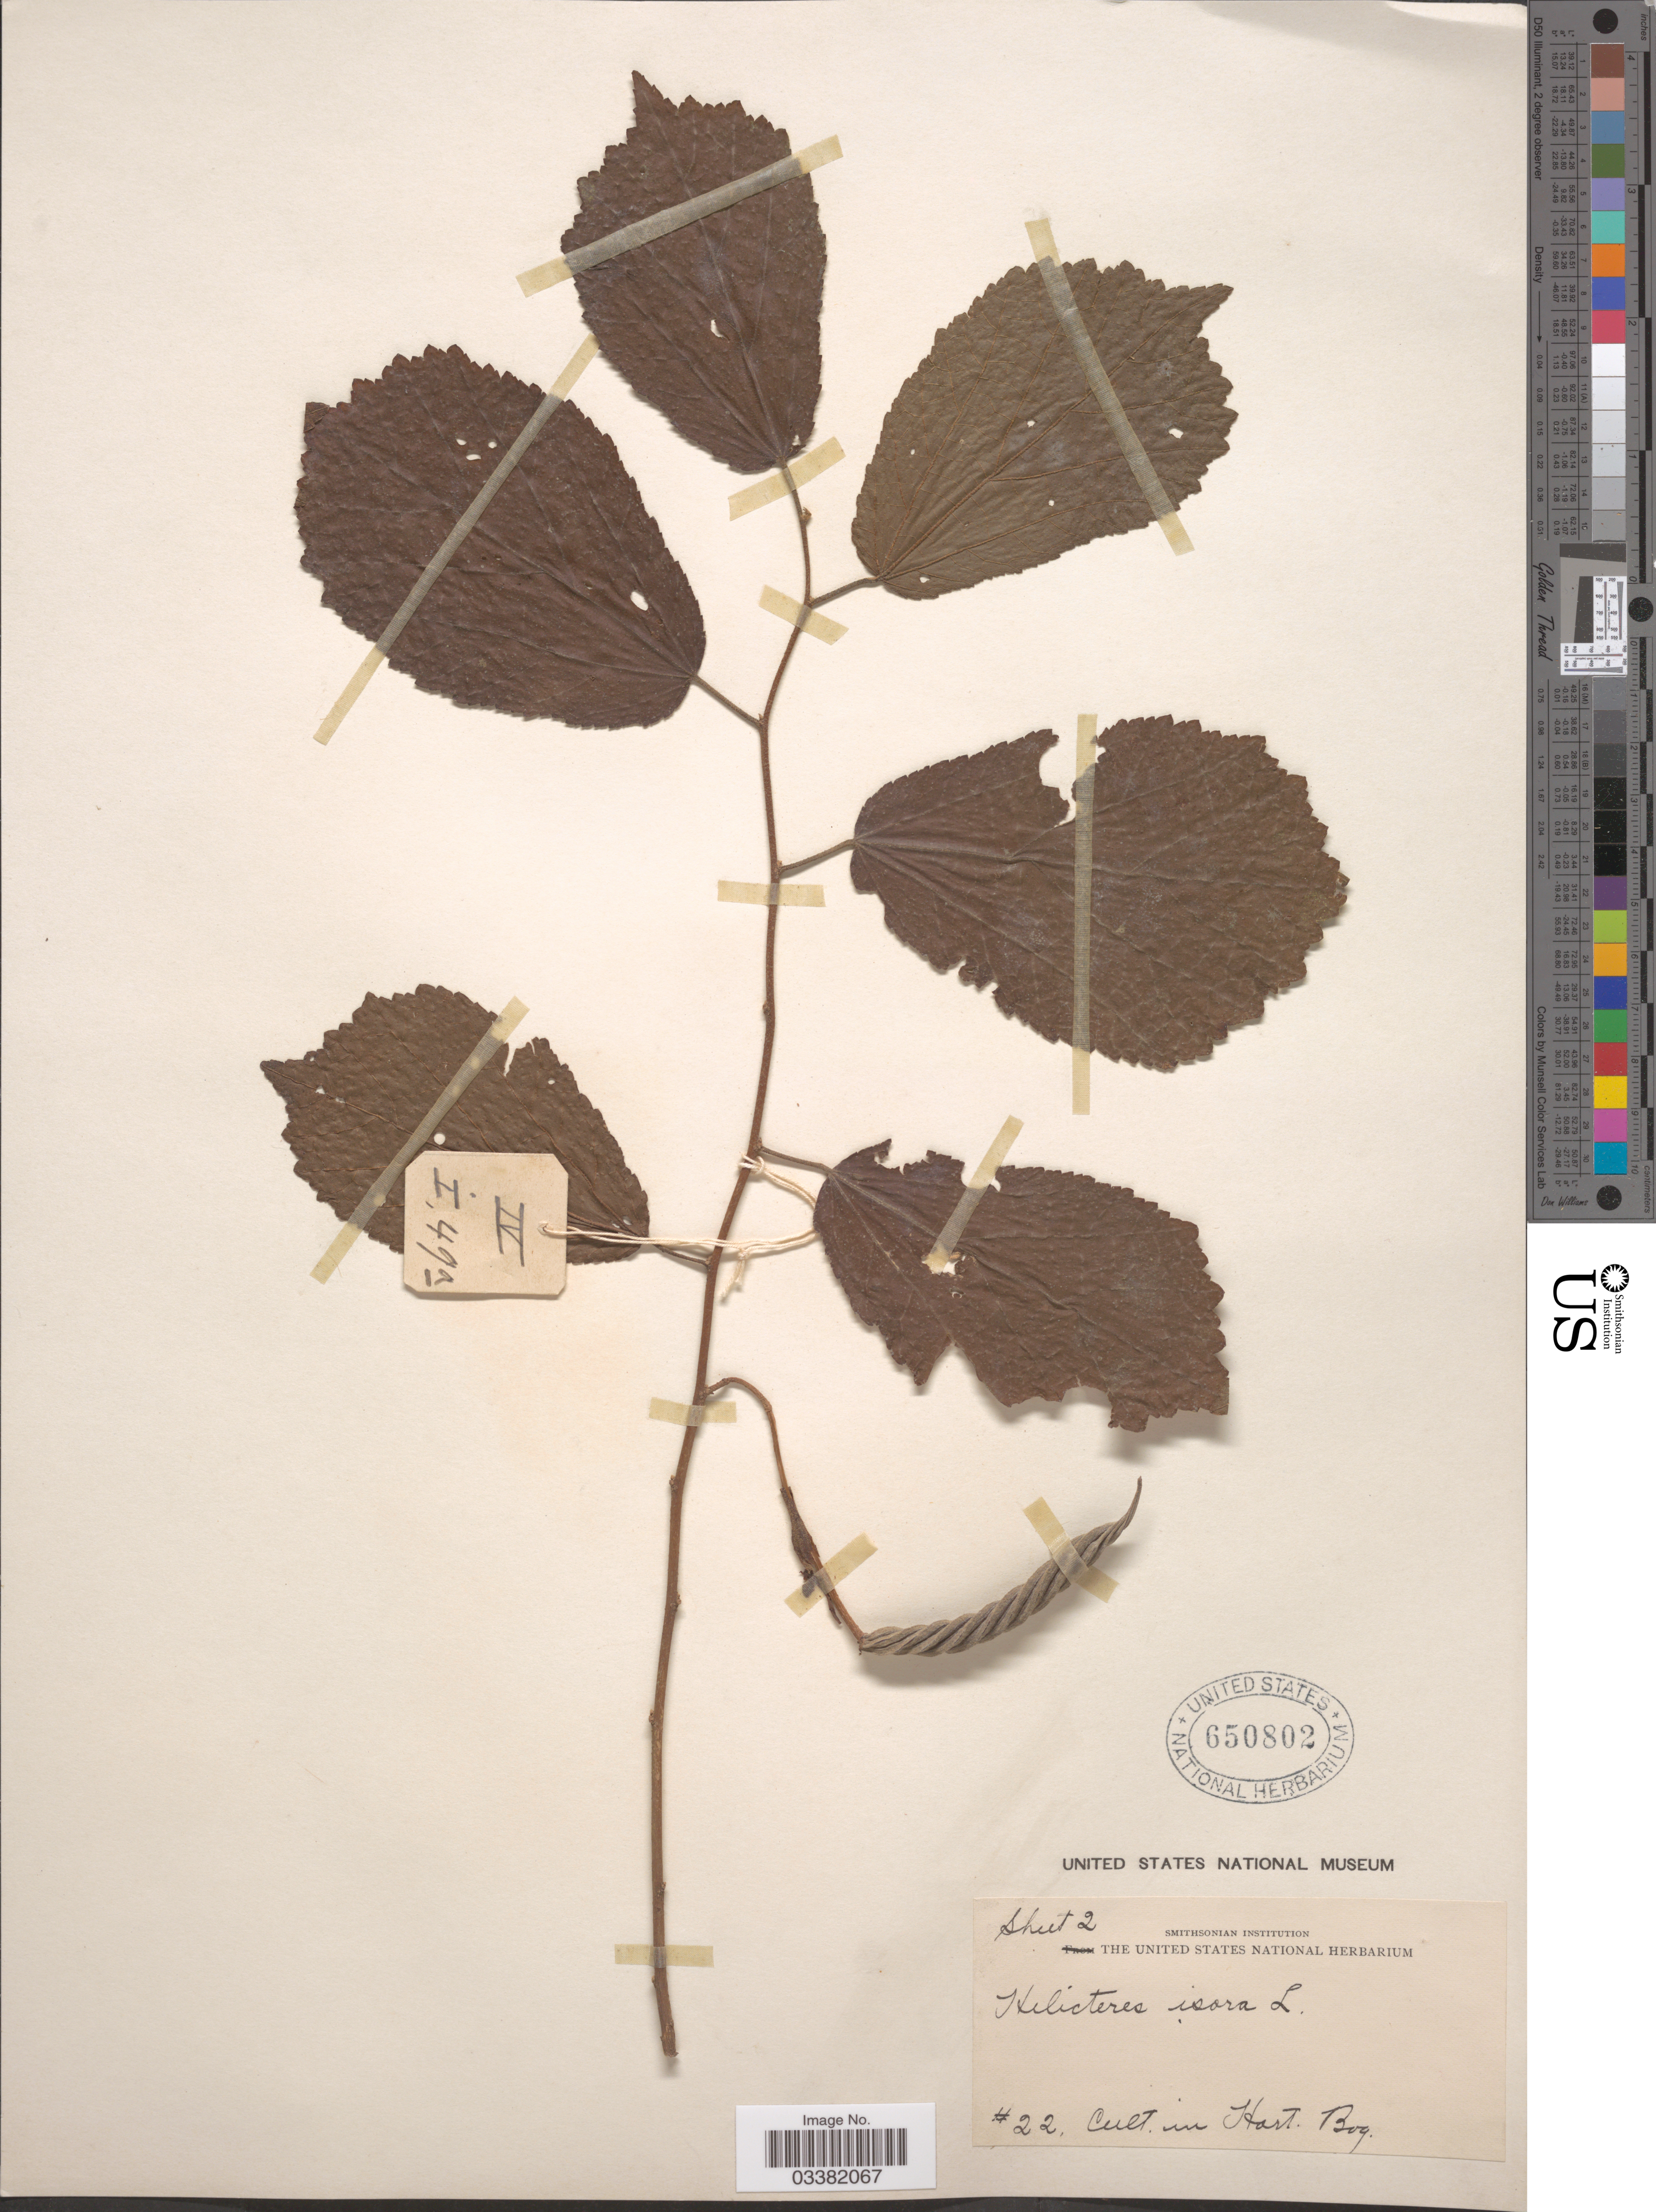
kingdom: Plantae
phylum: Tracheophyta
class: Magnoliopsida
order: Malvales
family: Malvaceae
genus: Helicteres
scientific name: Helicteres isora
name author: L.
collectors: ex herb. United States National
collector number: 22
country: United States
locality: Cult. in Hort. Bog.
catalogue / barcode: US 650802